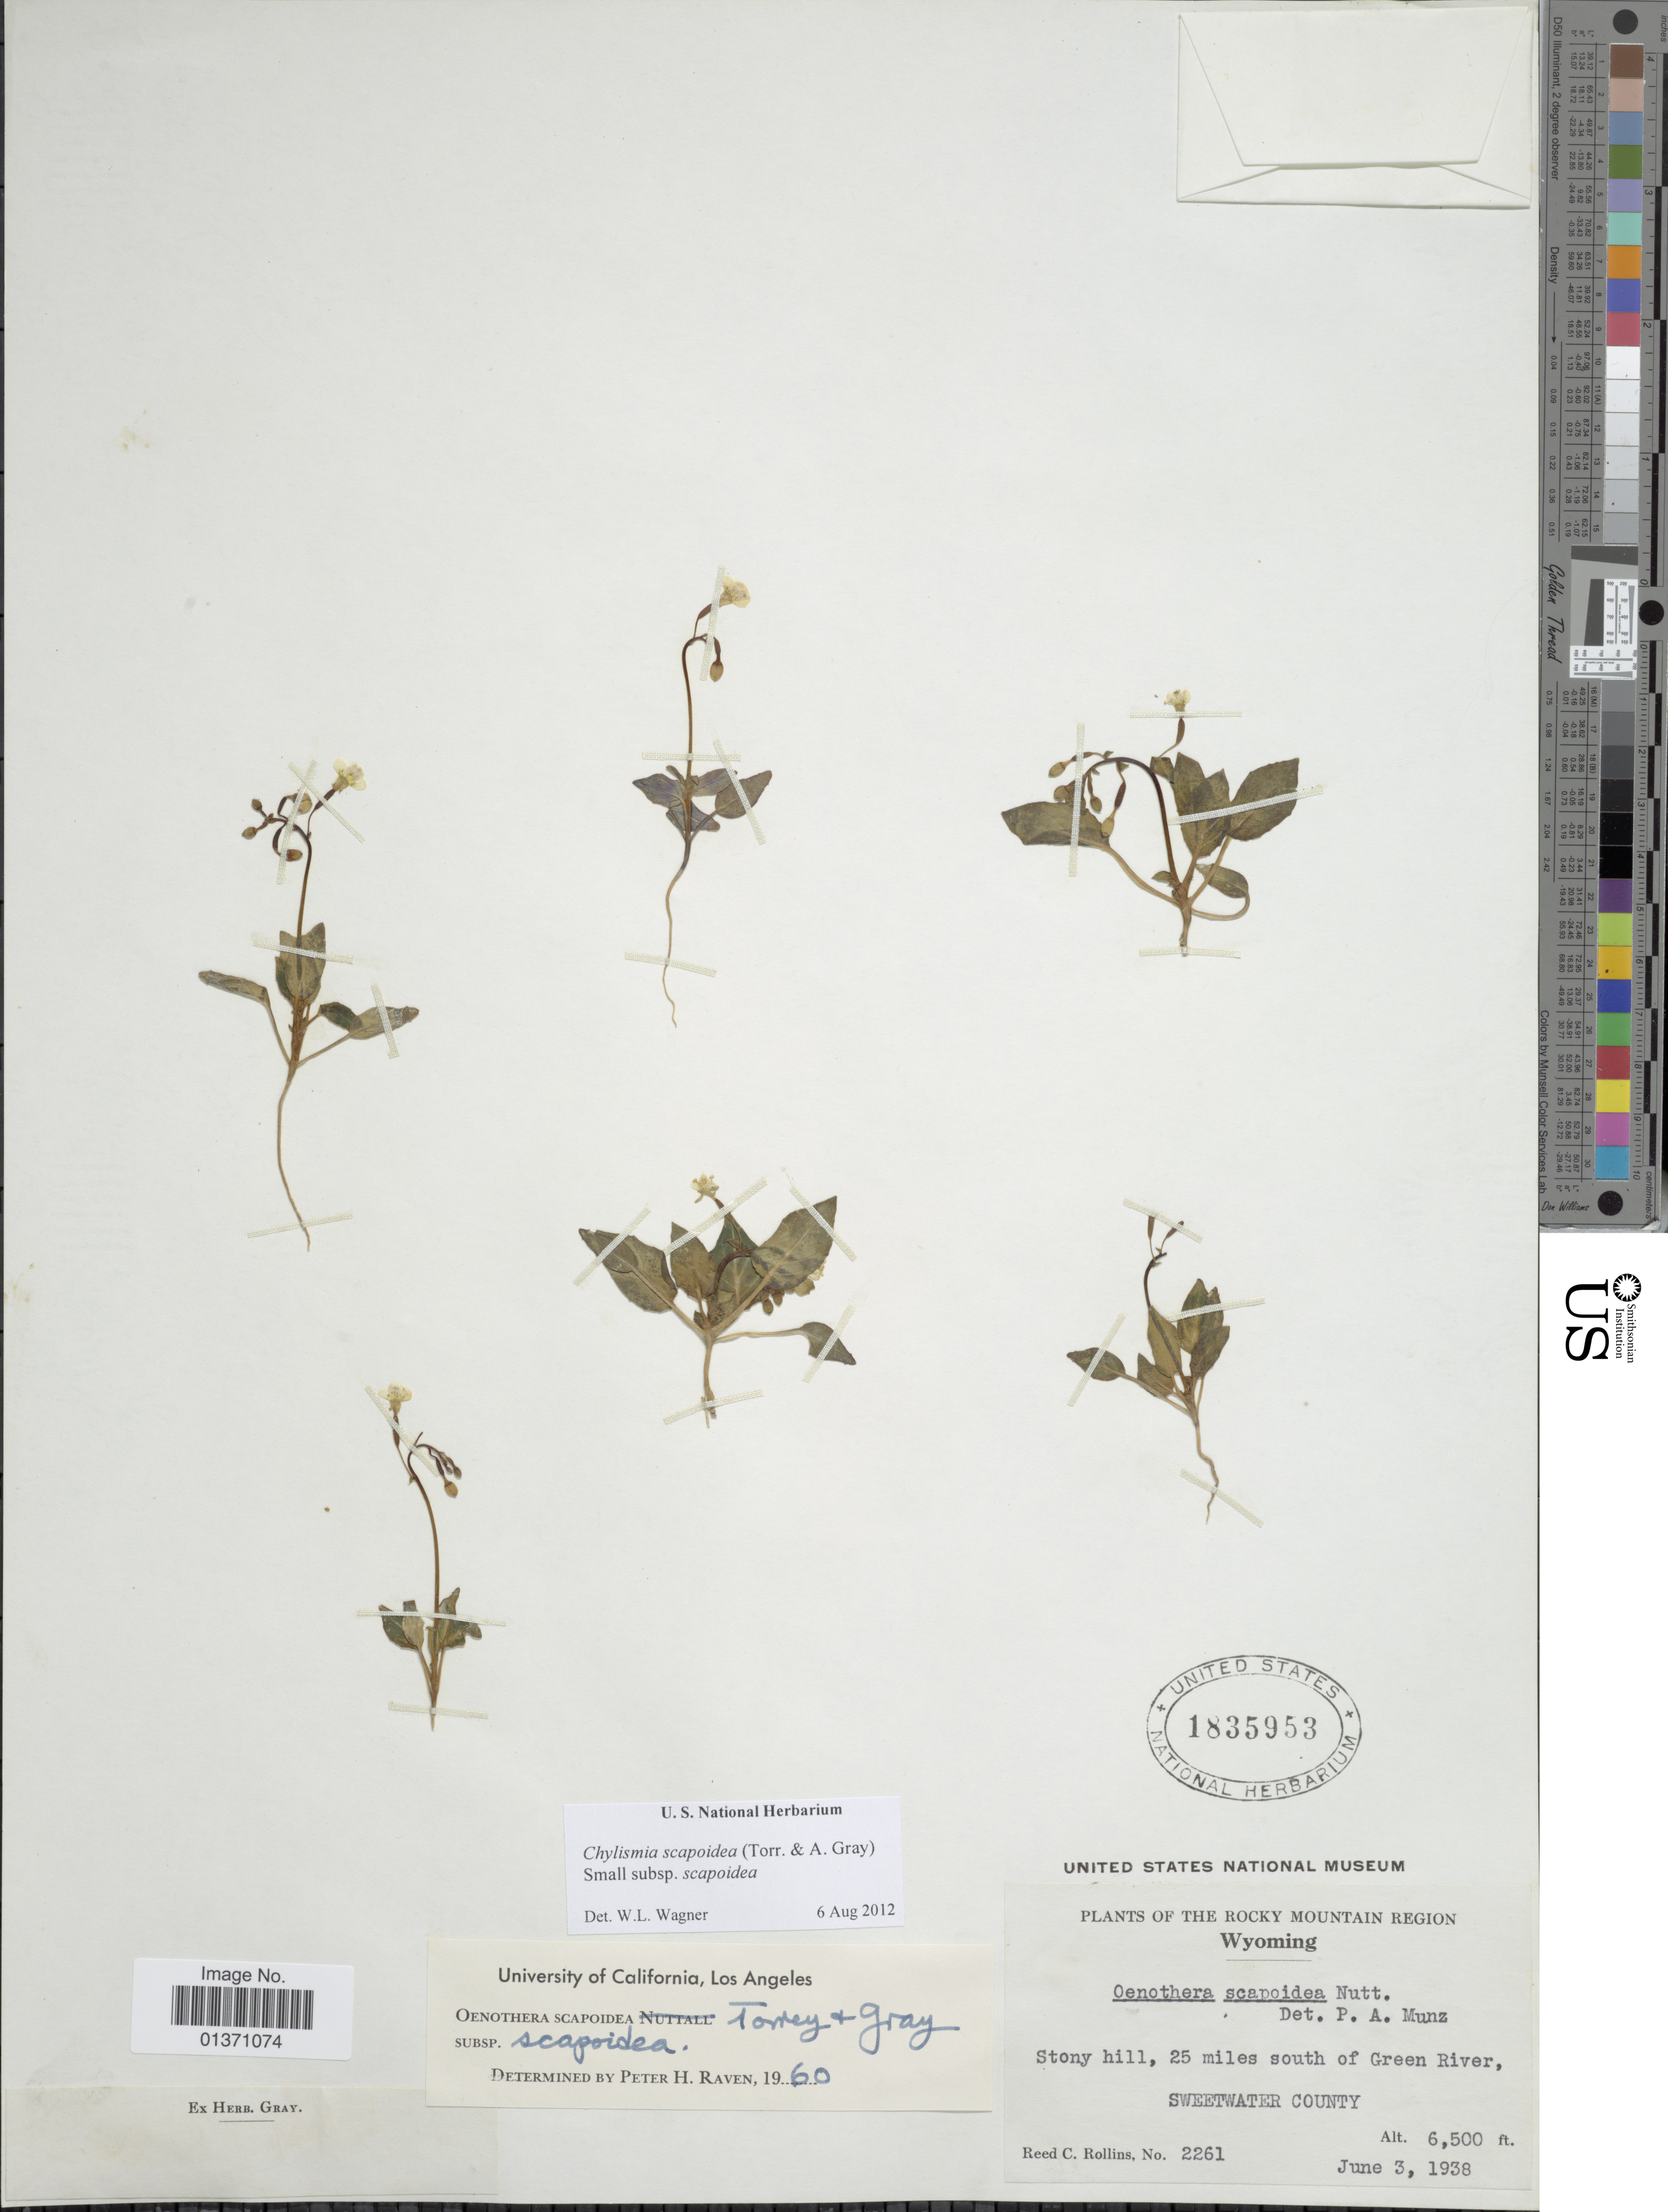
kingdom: Plantae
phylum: Tracheophyta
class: Magnoliopsida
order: Myrtales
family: Onagraceae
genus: Chylismia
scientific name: Chylismia scapoidea subsp. scapoidea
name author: (Torr. & A. Gray) Small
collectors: R. C. Rollins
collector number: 2261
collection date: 1938-06-03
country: United States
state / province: Wyoming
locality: Stony hill, 25 miles south of Green River, Sweetwater County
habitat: stony hill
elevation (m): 1981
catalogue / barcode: US 1835953